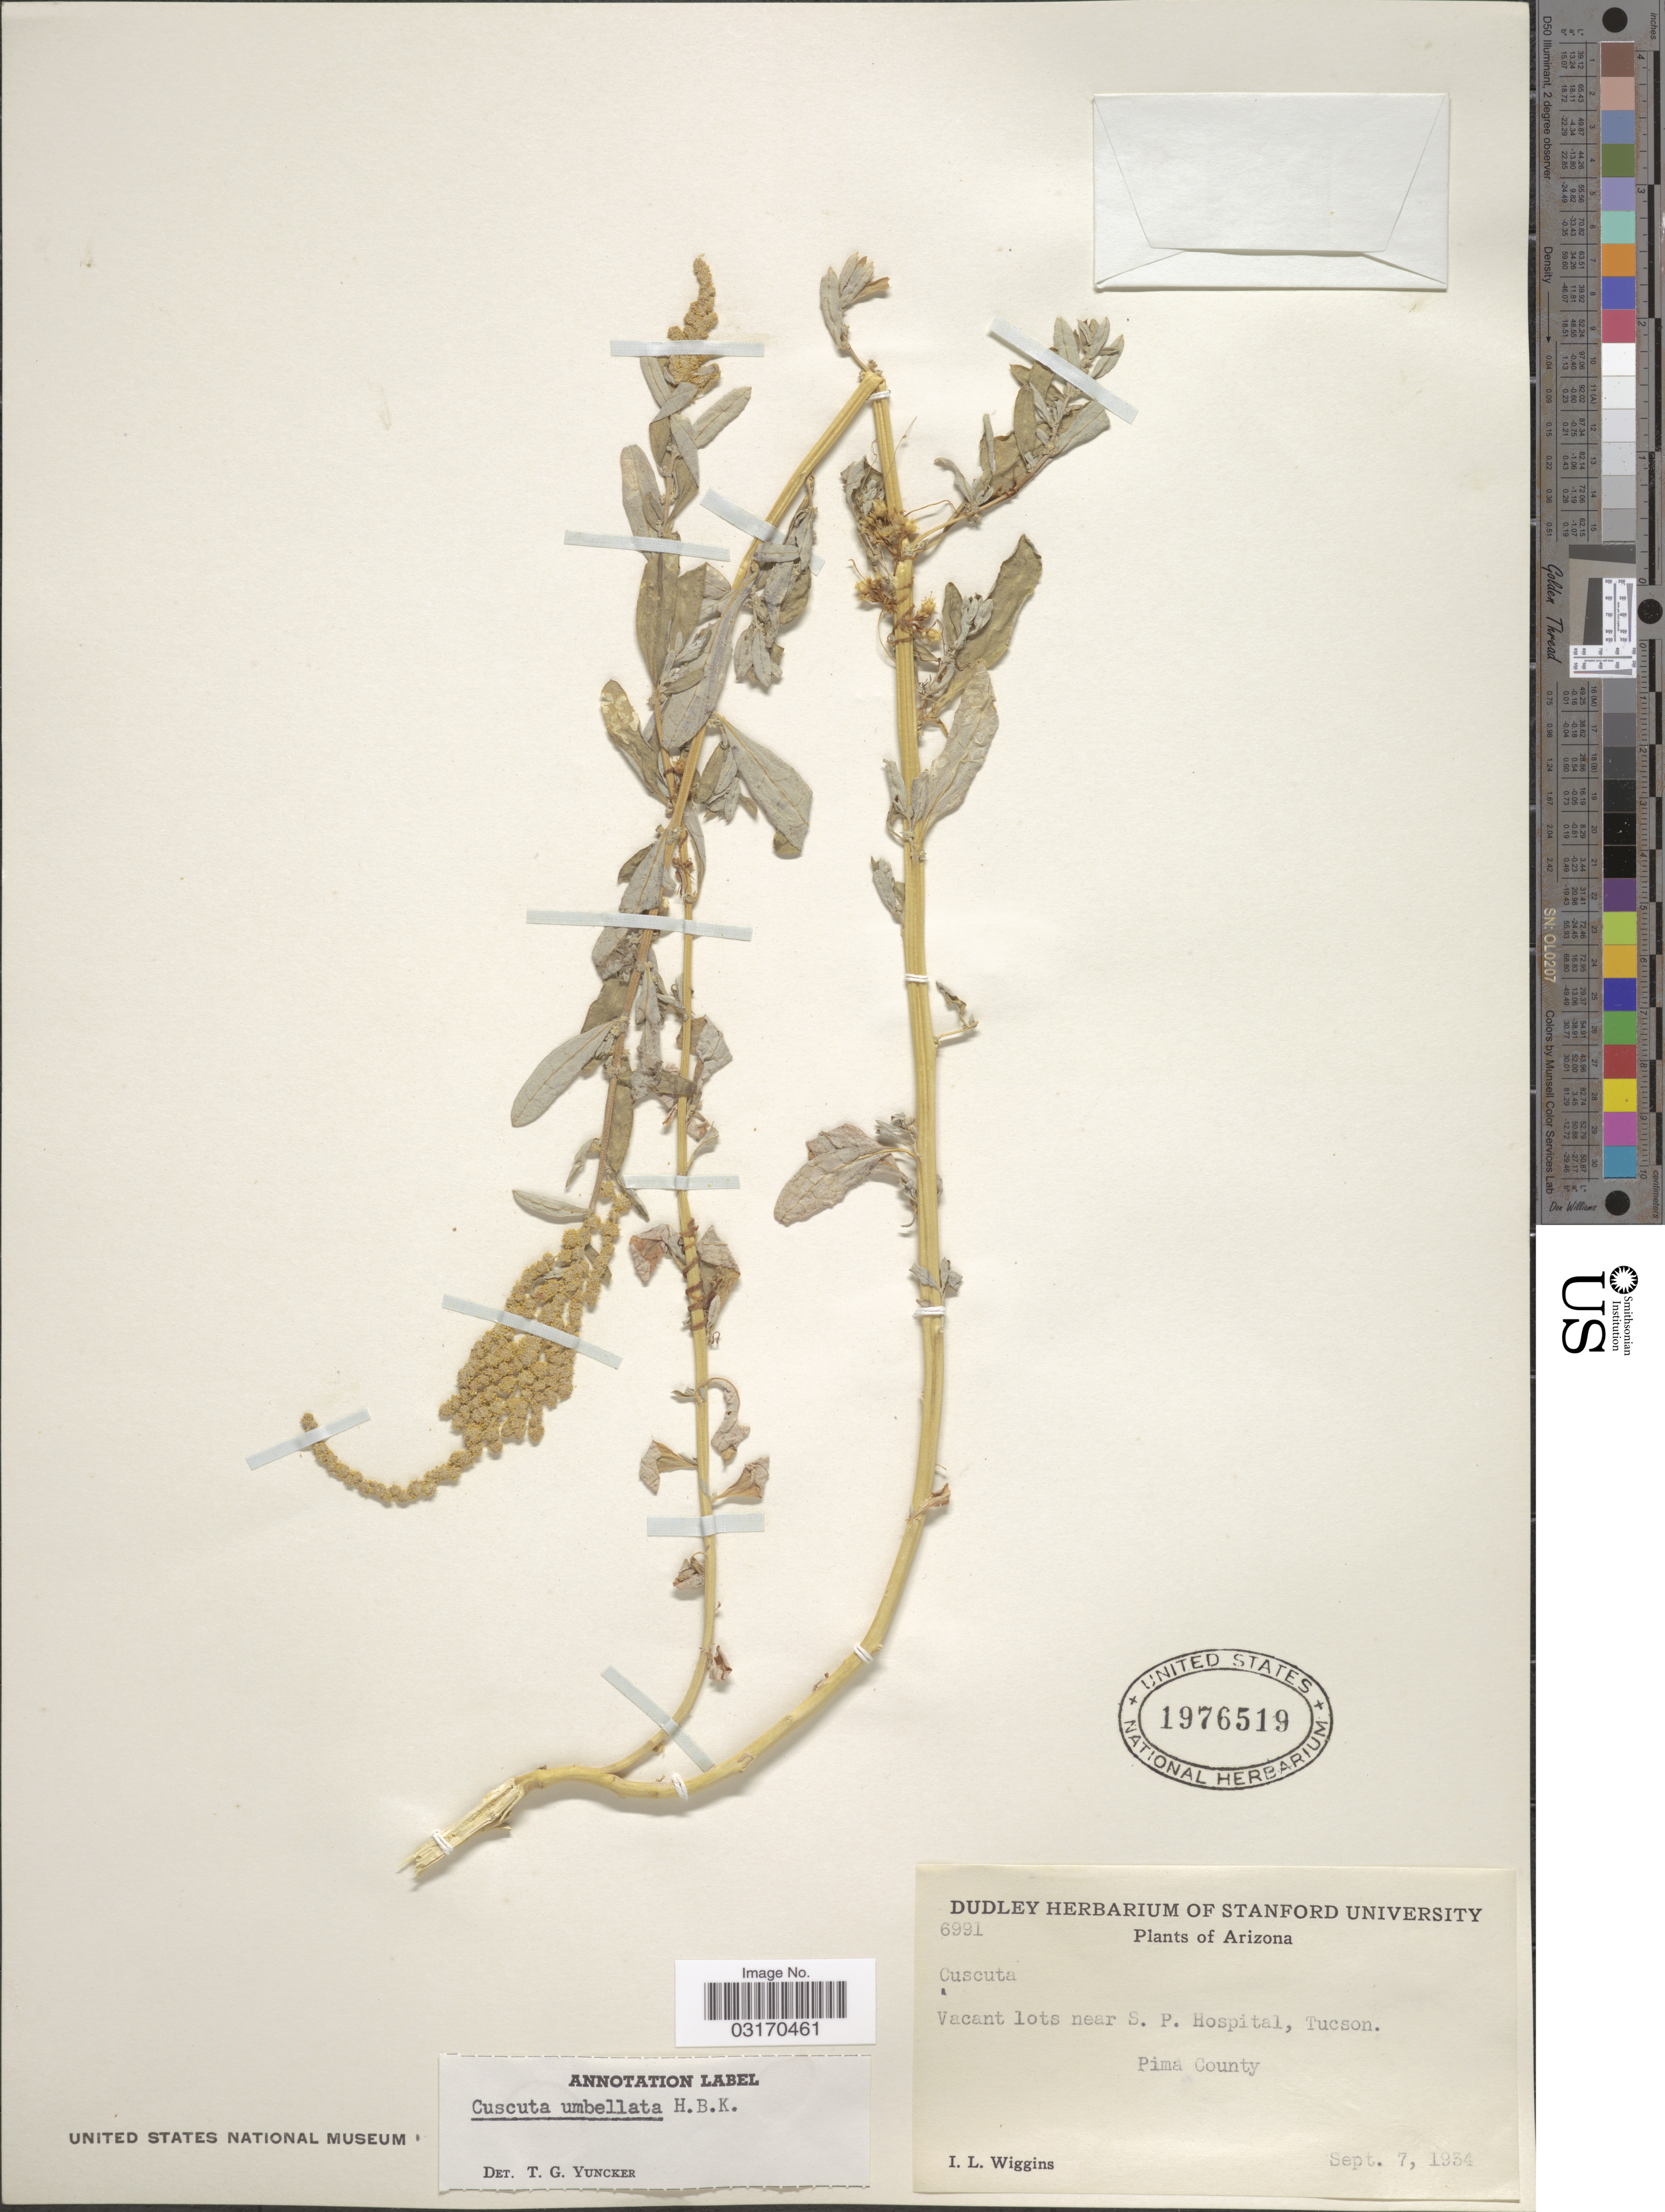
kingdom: Plantae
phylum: Tracheophyta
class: Magnoliopsida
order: Solanales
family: Convolvulaceae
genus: Cuscuta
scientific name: Cuscuta umbellata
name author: Kunth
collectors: I. L. Wiggins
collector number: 6991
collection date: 1934-09-07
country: United States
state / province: Arizona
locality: Pima County.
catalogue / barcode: US 1976519